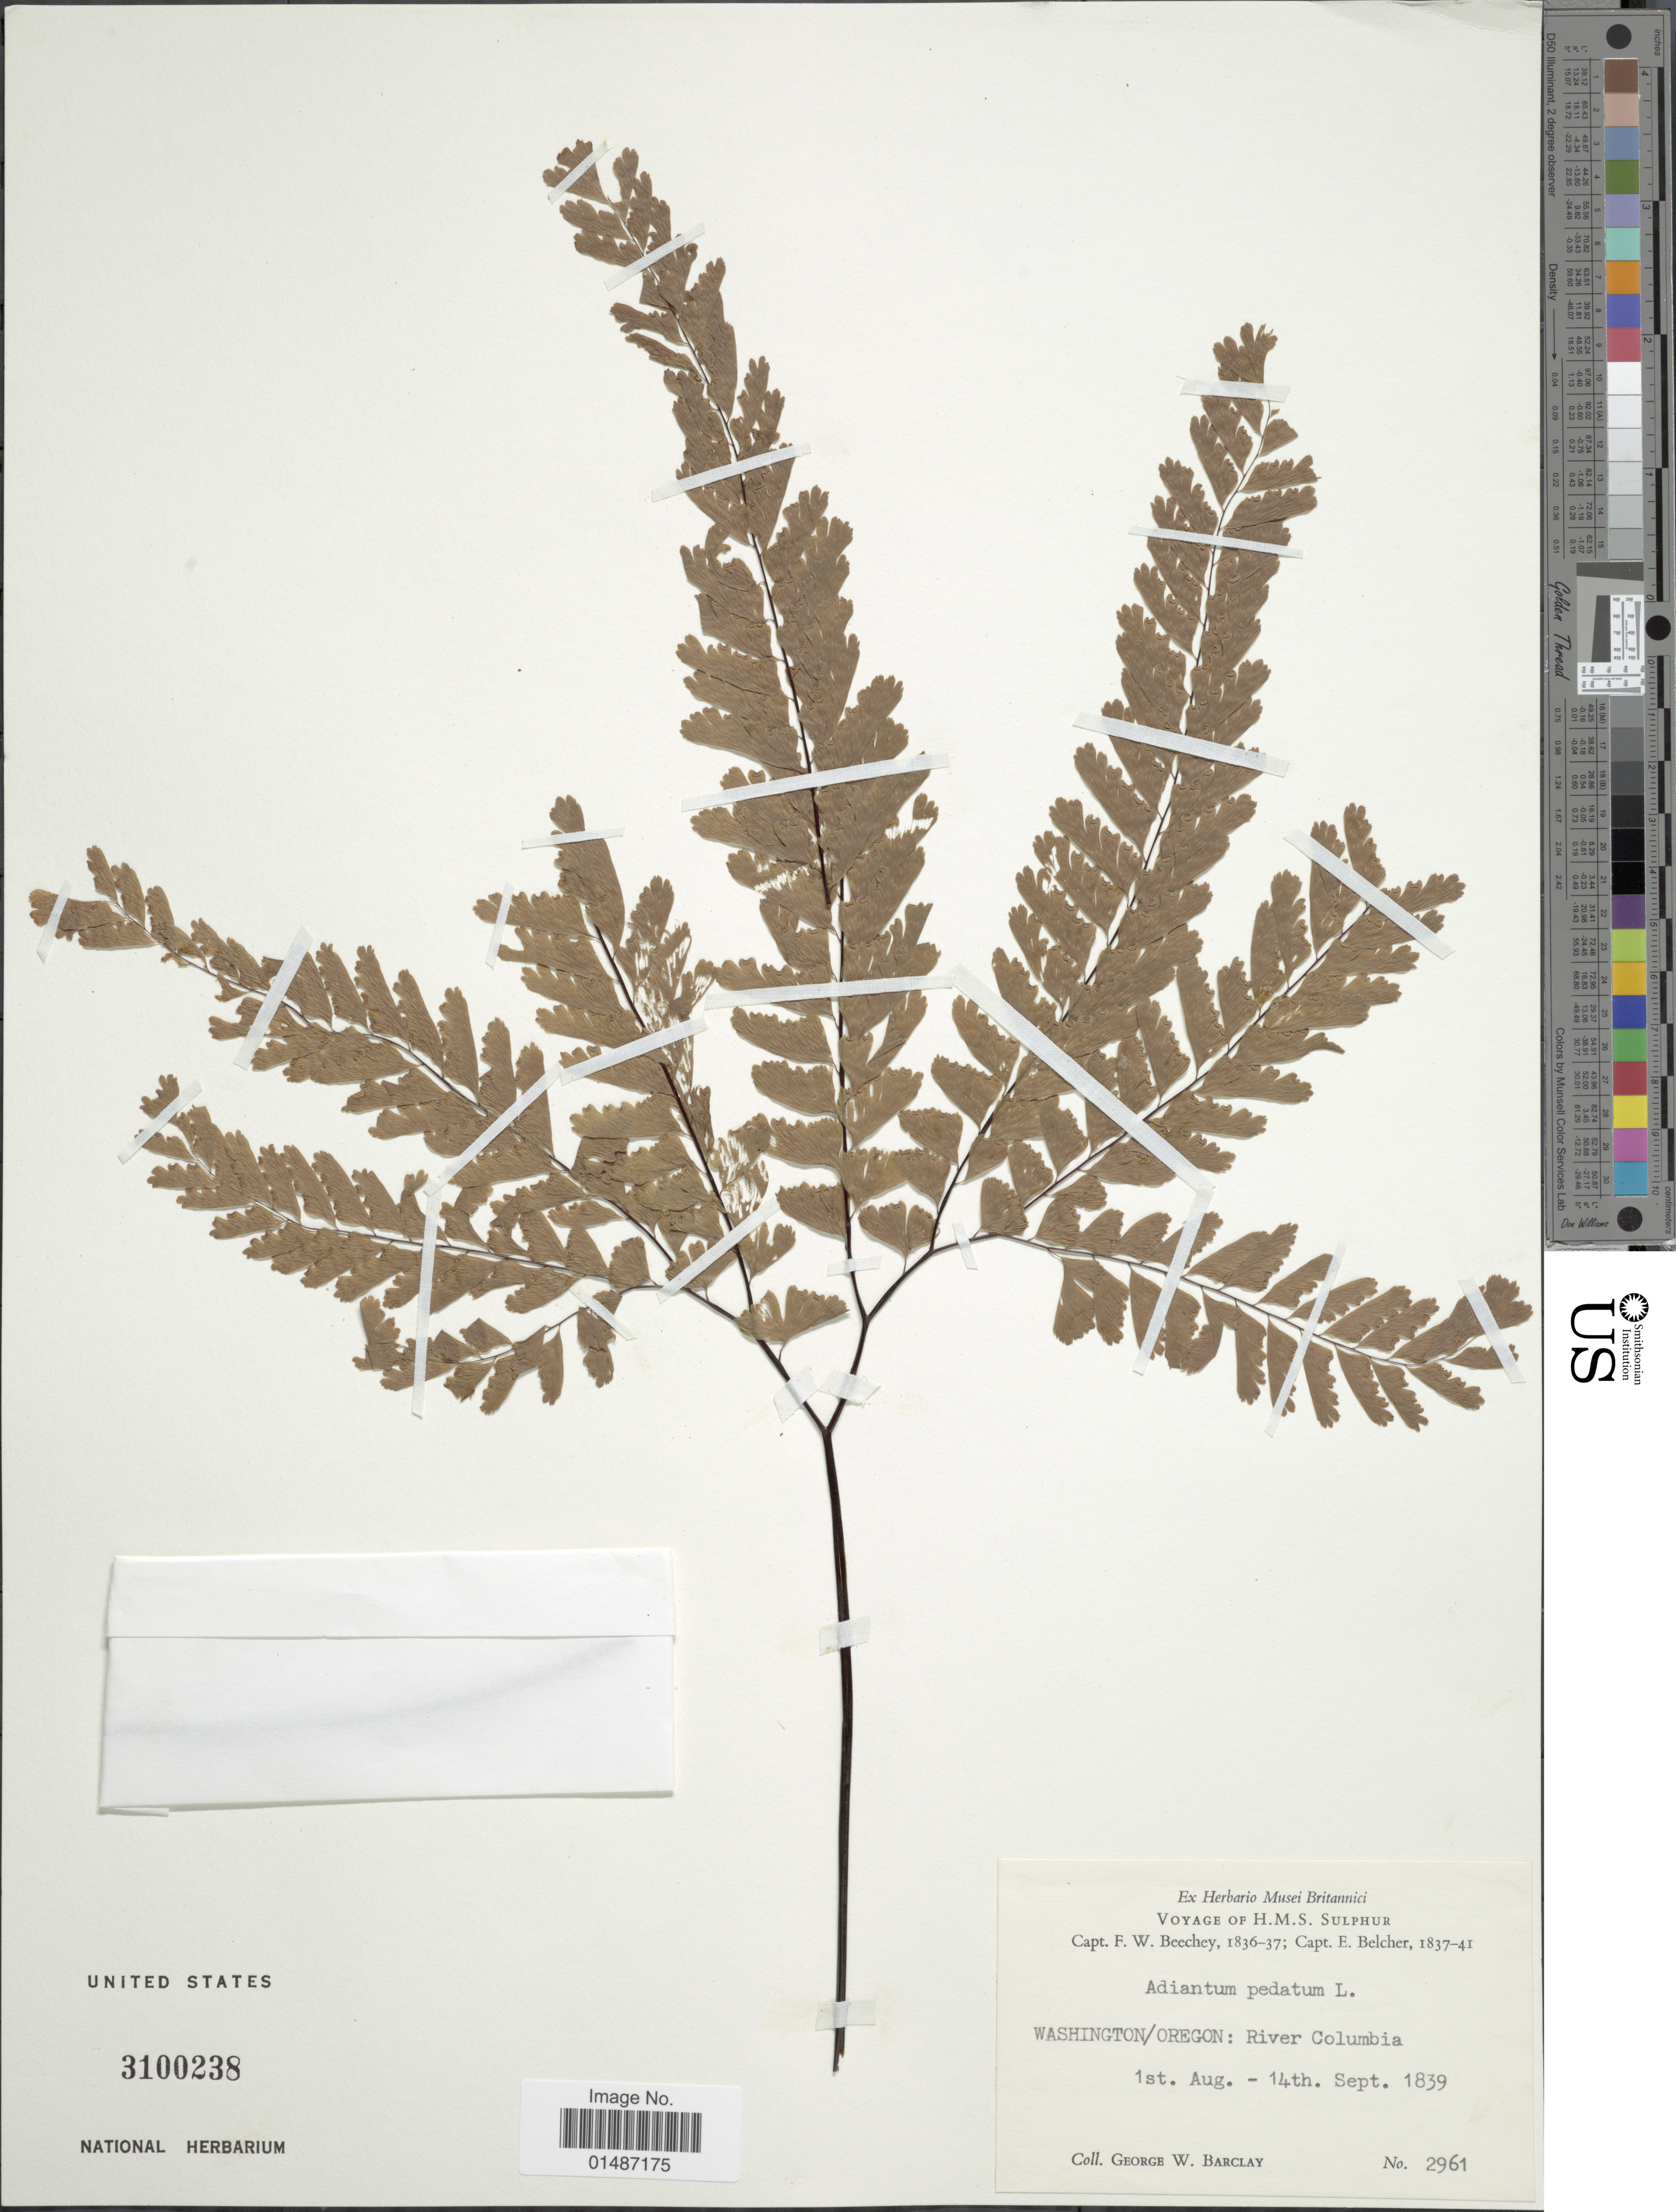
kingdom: Plantae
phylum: Tracheophyta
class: Polypodiopsida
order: Polypodiales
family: Pteridaceae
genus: Adiantum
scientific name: Adiantum pedatum subsp. aleuticum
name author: (Rupr.) Calder & Roy L. Taylor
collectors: G. W. Barclay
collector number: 2961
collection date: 1839-08-01/1839-09-14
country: United States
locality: Washington/Oregon: River Columbia.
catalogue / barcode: US 3100238